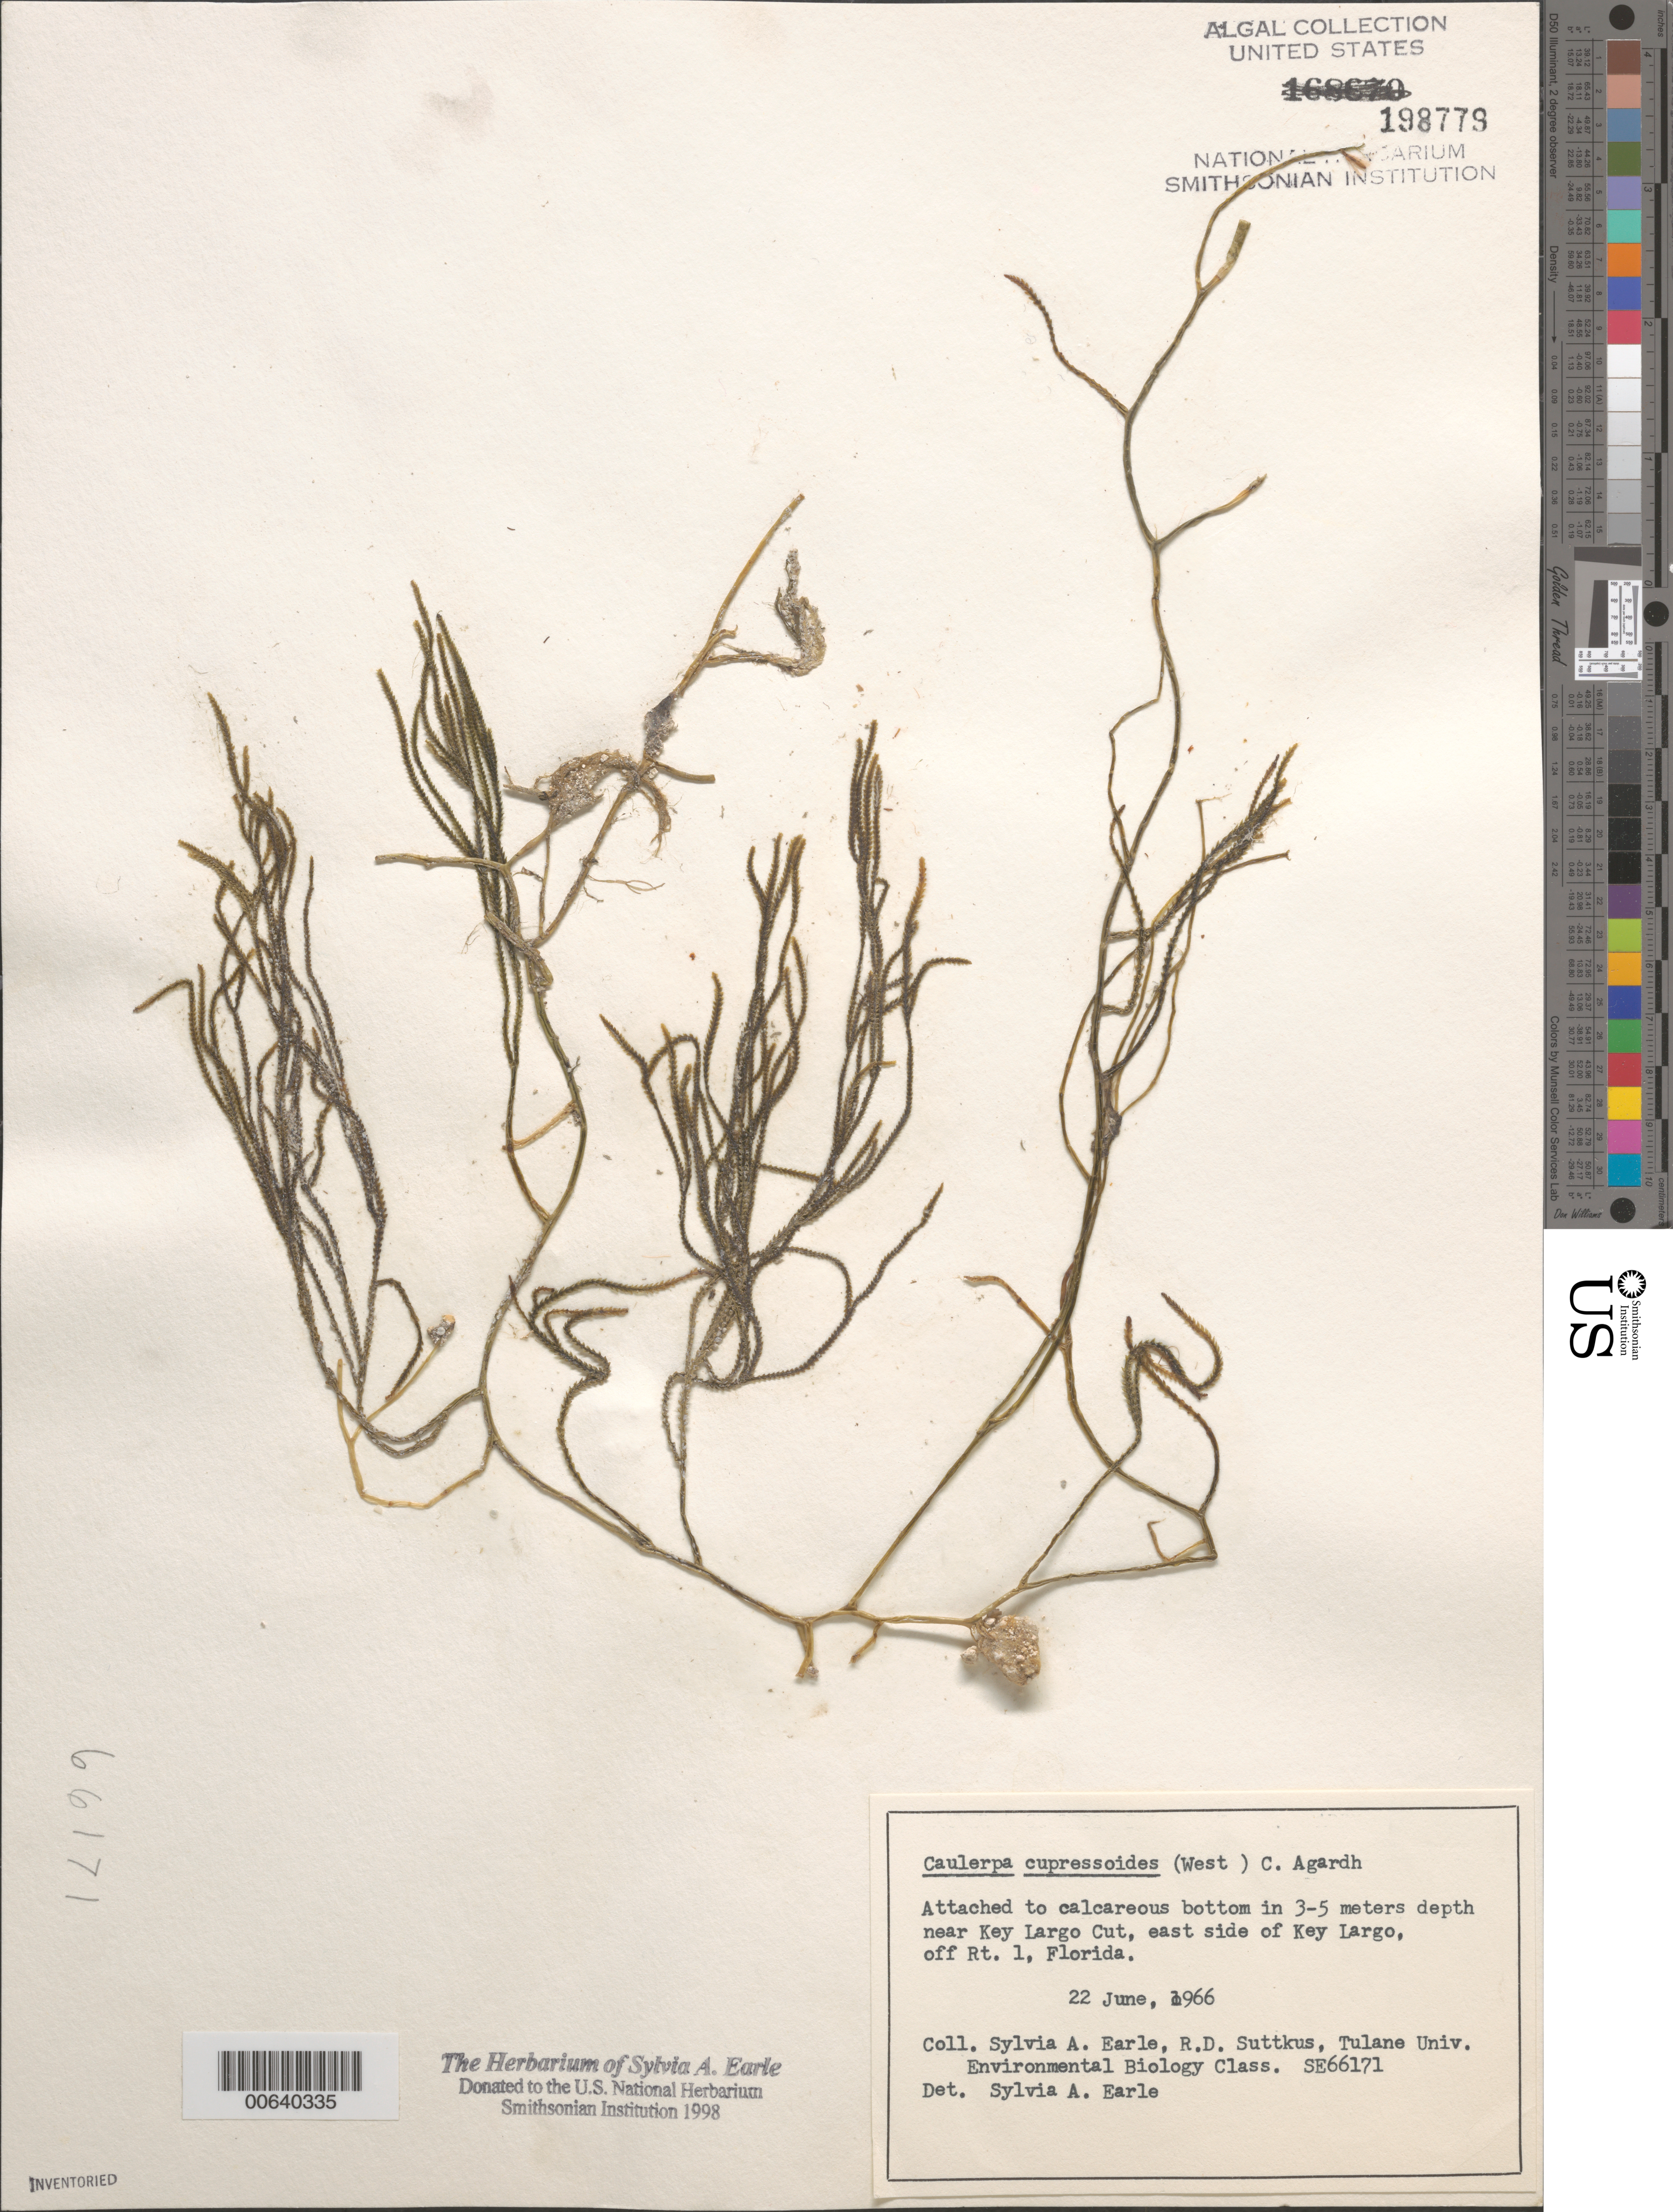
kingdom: Plantae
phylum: Chlorophyta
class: Ulvophyceae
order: Bryopsidales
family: Caulerpaceae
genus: Caulerpa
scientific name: Caulerpa cupressoides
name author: (Vahl) C. Agardh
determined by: Earle, S. A.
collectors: S. A. Earle, R. Suttkus & Tulane Univ. Env. Biol. Class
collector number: Se 66171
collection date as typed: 22 Jun 1966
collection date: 1966-06-22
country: United States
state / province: Florida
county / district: Monroe County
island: Key Largo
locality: Near Key Largo Cut, off US Route 1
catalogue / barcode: US 198779